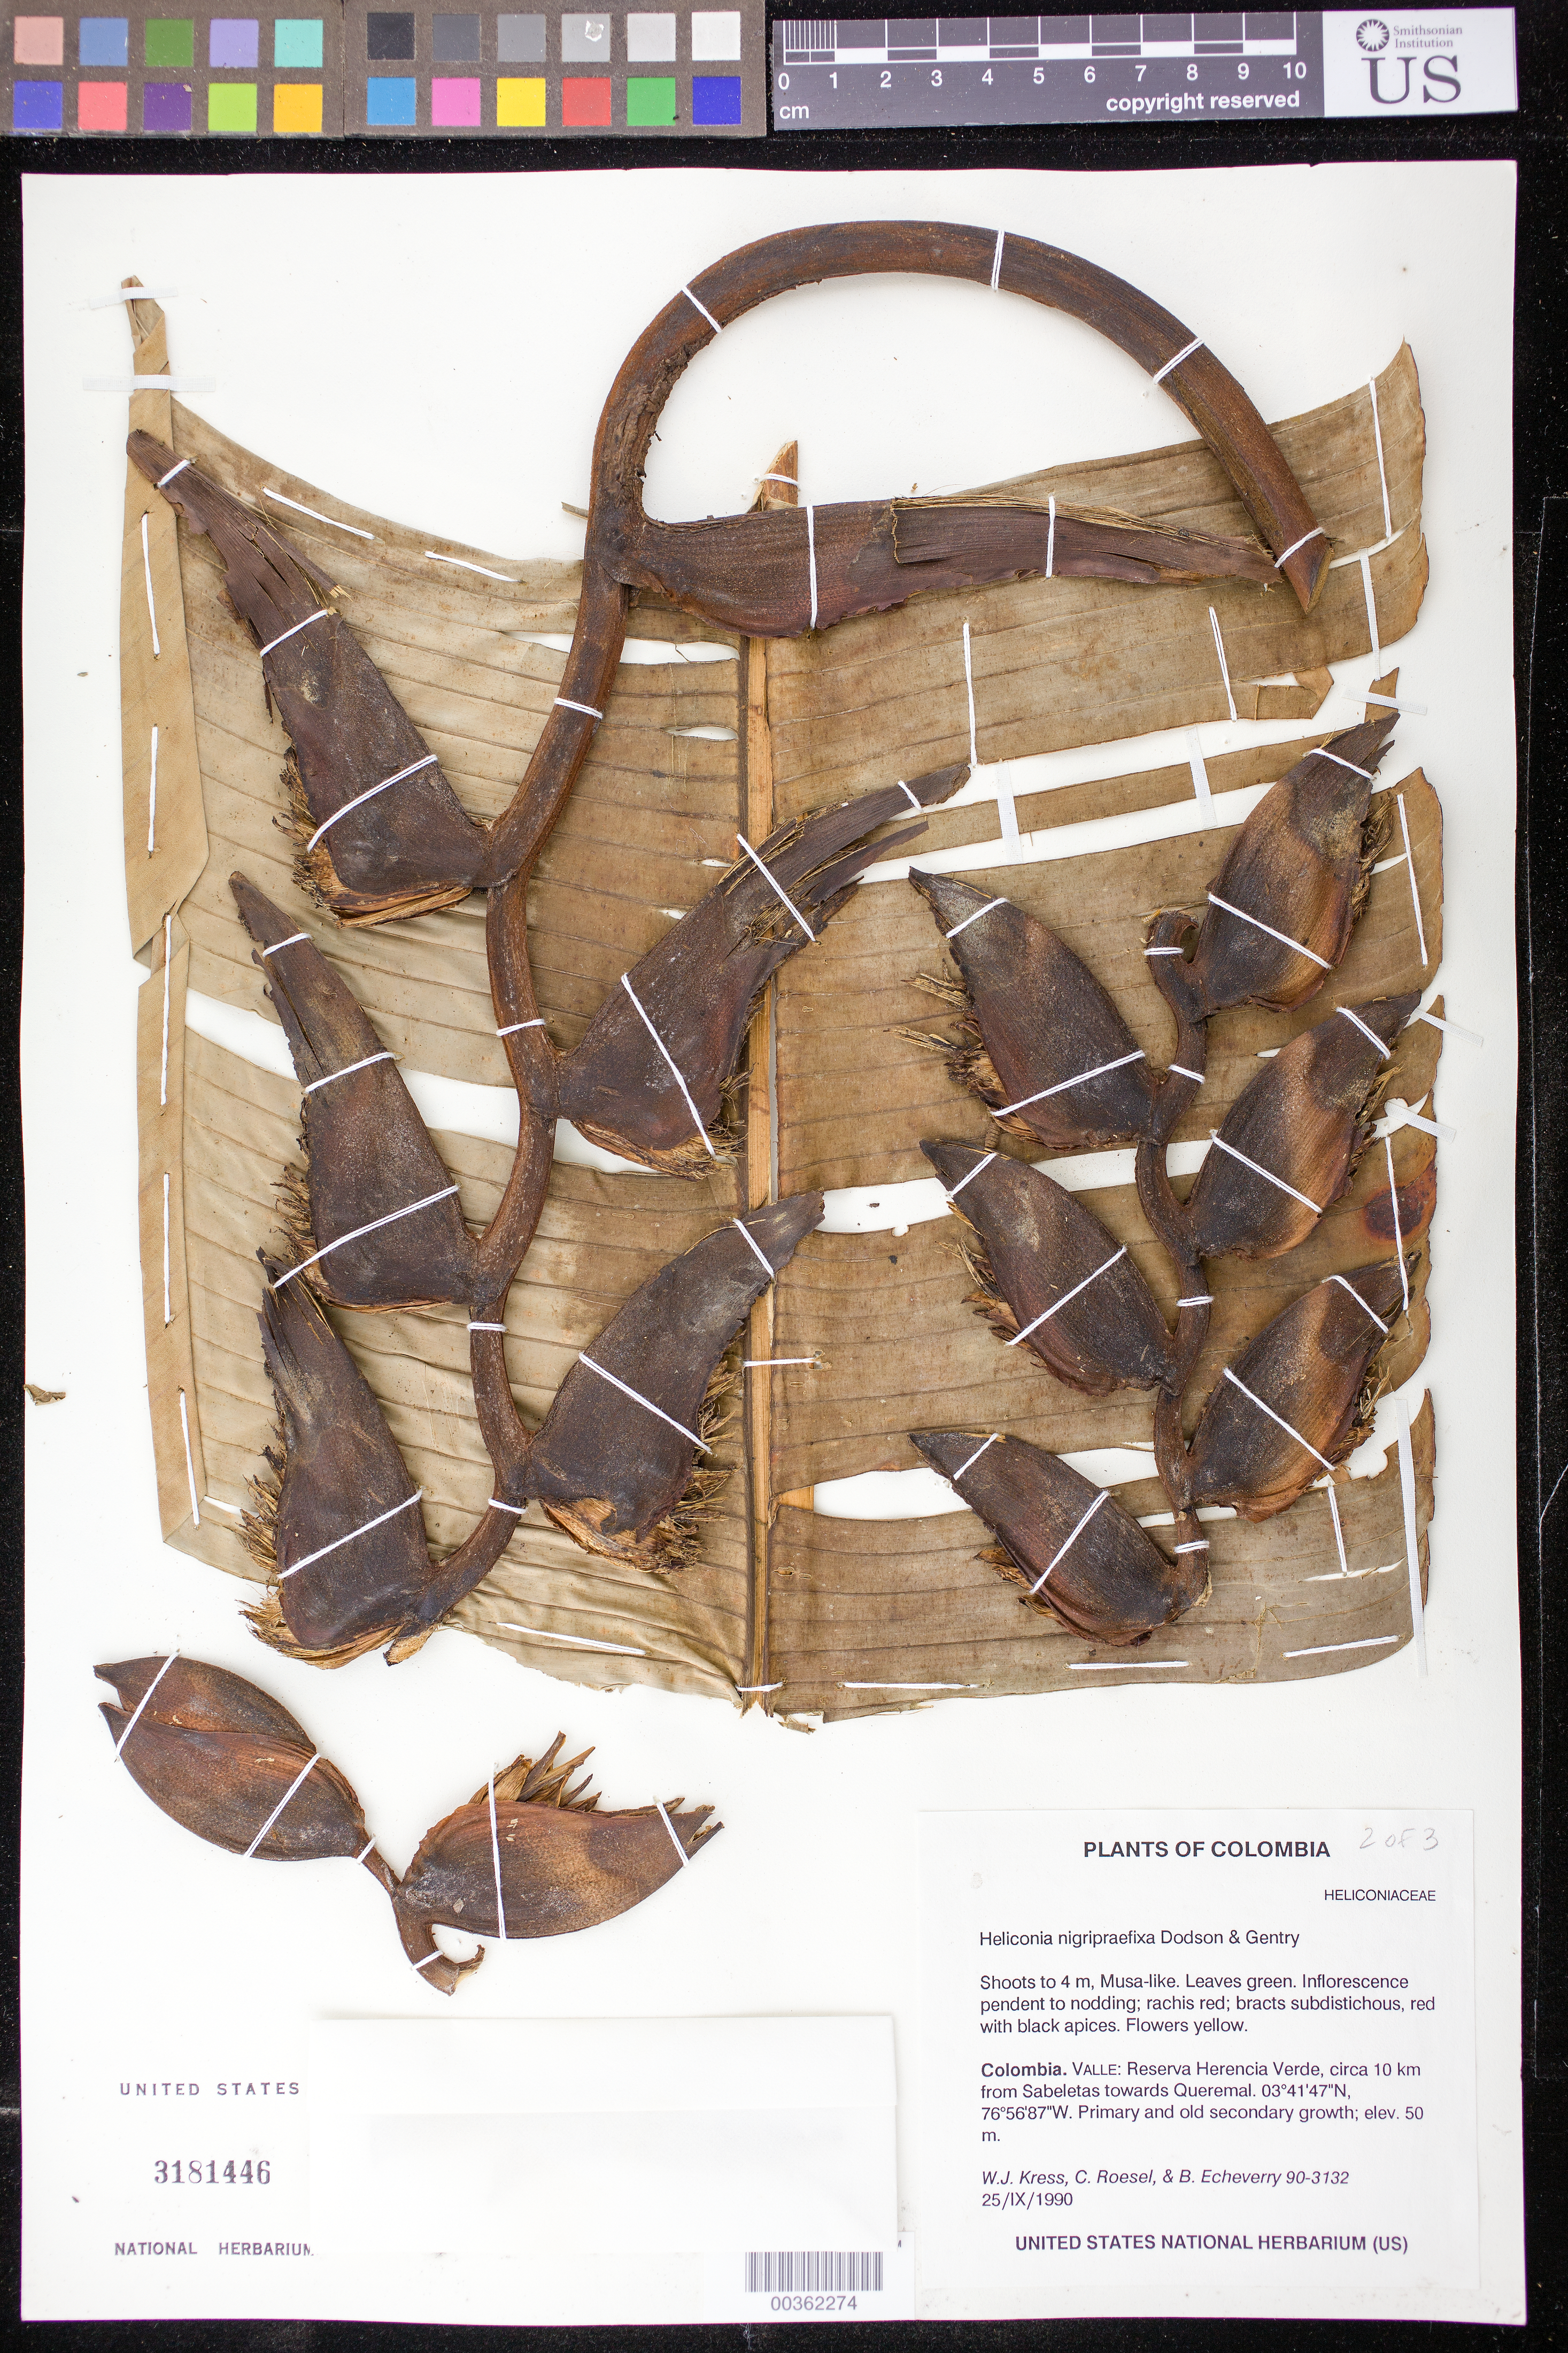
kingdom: Plantae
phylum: Tracheophyta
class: Liliopsida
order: Zingiberales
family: Heliconiaceae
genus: Heliconia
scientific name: Heliconia nigripraefixa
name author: Dodson & Gentry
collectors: W. J. Kress, C. S. Roesel & B. Echeverry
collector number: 90-3132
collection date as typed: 25 Sep 1990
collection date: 1990-09-25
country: Colombia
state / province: Valle del Cauca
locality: Valle: Reserva Herencia Verde, circa 10 km from Sabeletas towards Queremal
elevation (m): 50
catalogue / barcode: US 3181446